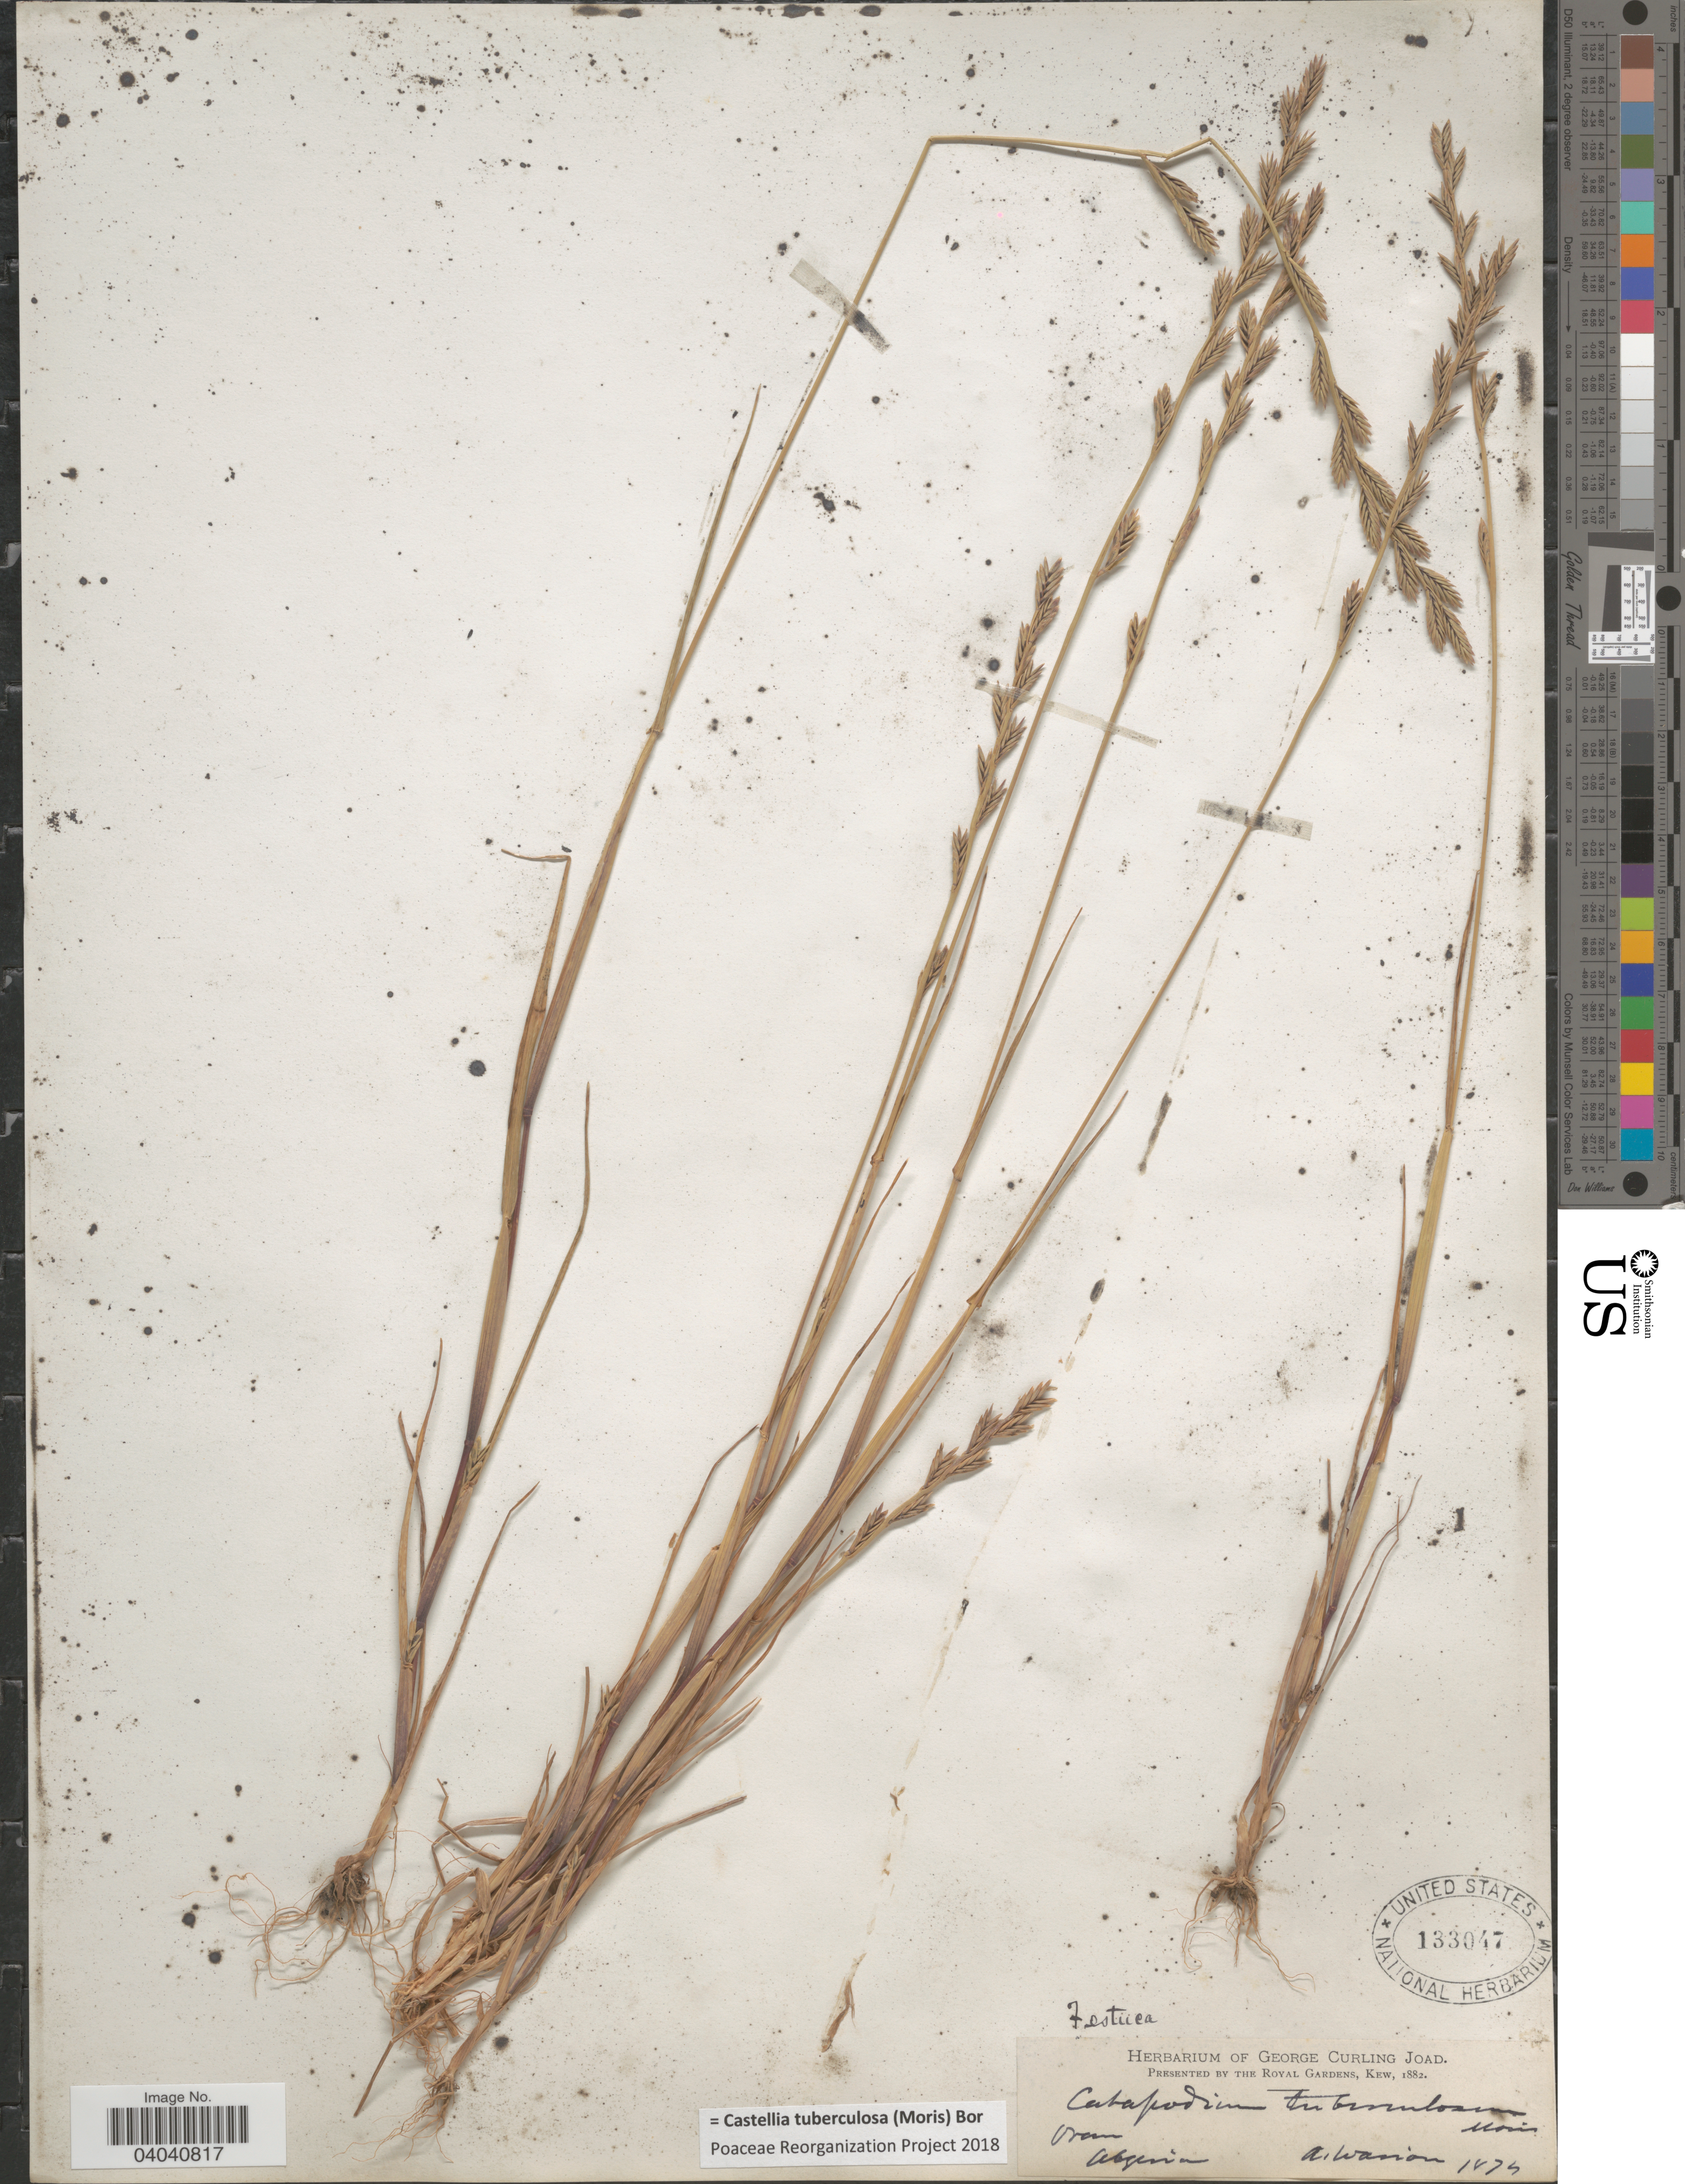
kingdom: Plantae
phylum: Tracheophyta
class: Liliopsida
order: Poales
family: Poaceae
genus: Castellia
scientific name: Castellia tuberculosa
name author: (Moris) Bor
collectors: A. Warion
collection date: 1874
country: Algeria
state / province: Oran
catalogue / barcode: US 133047